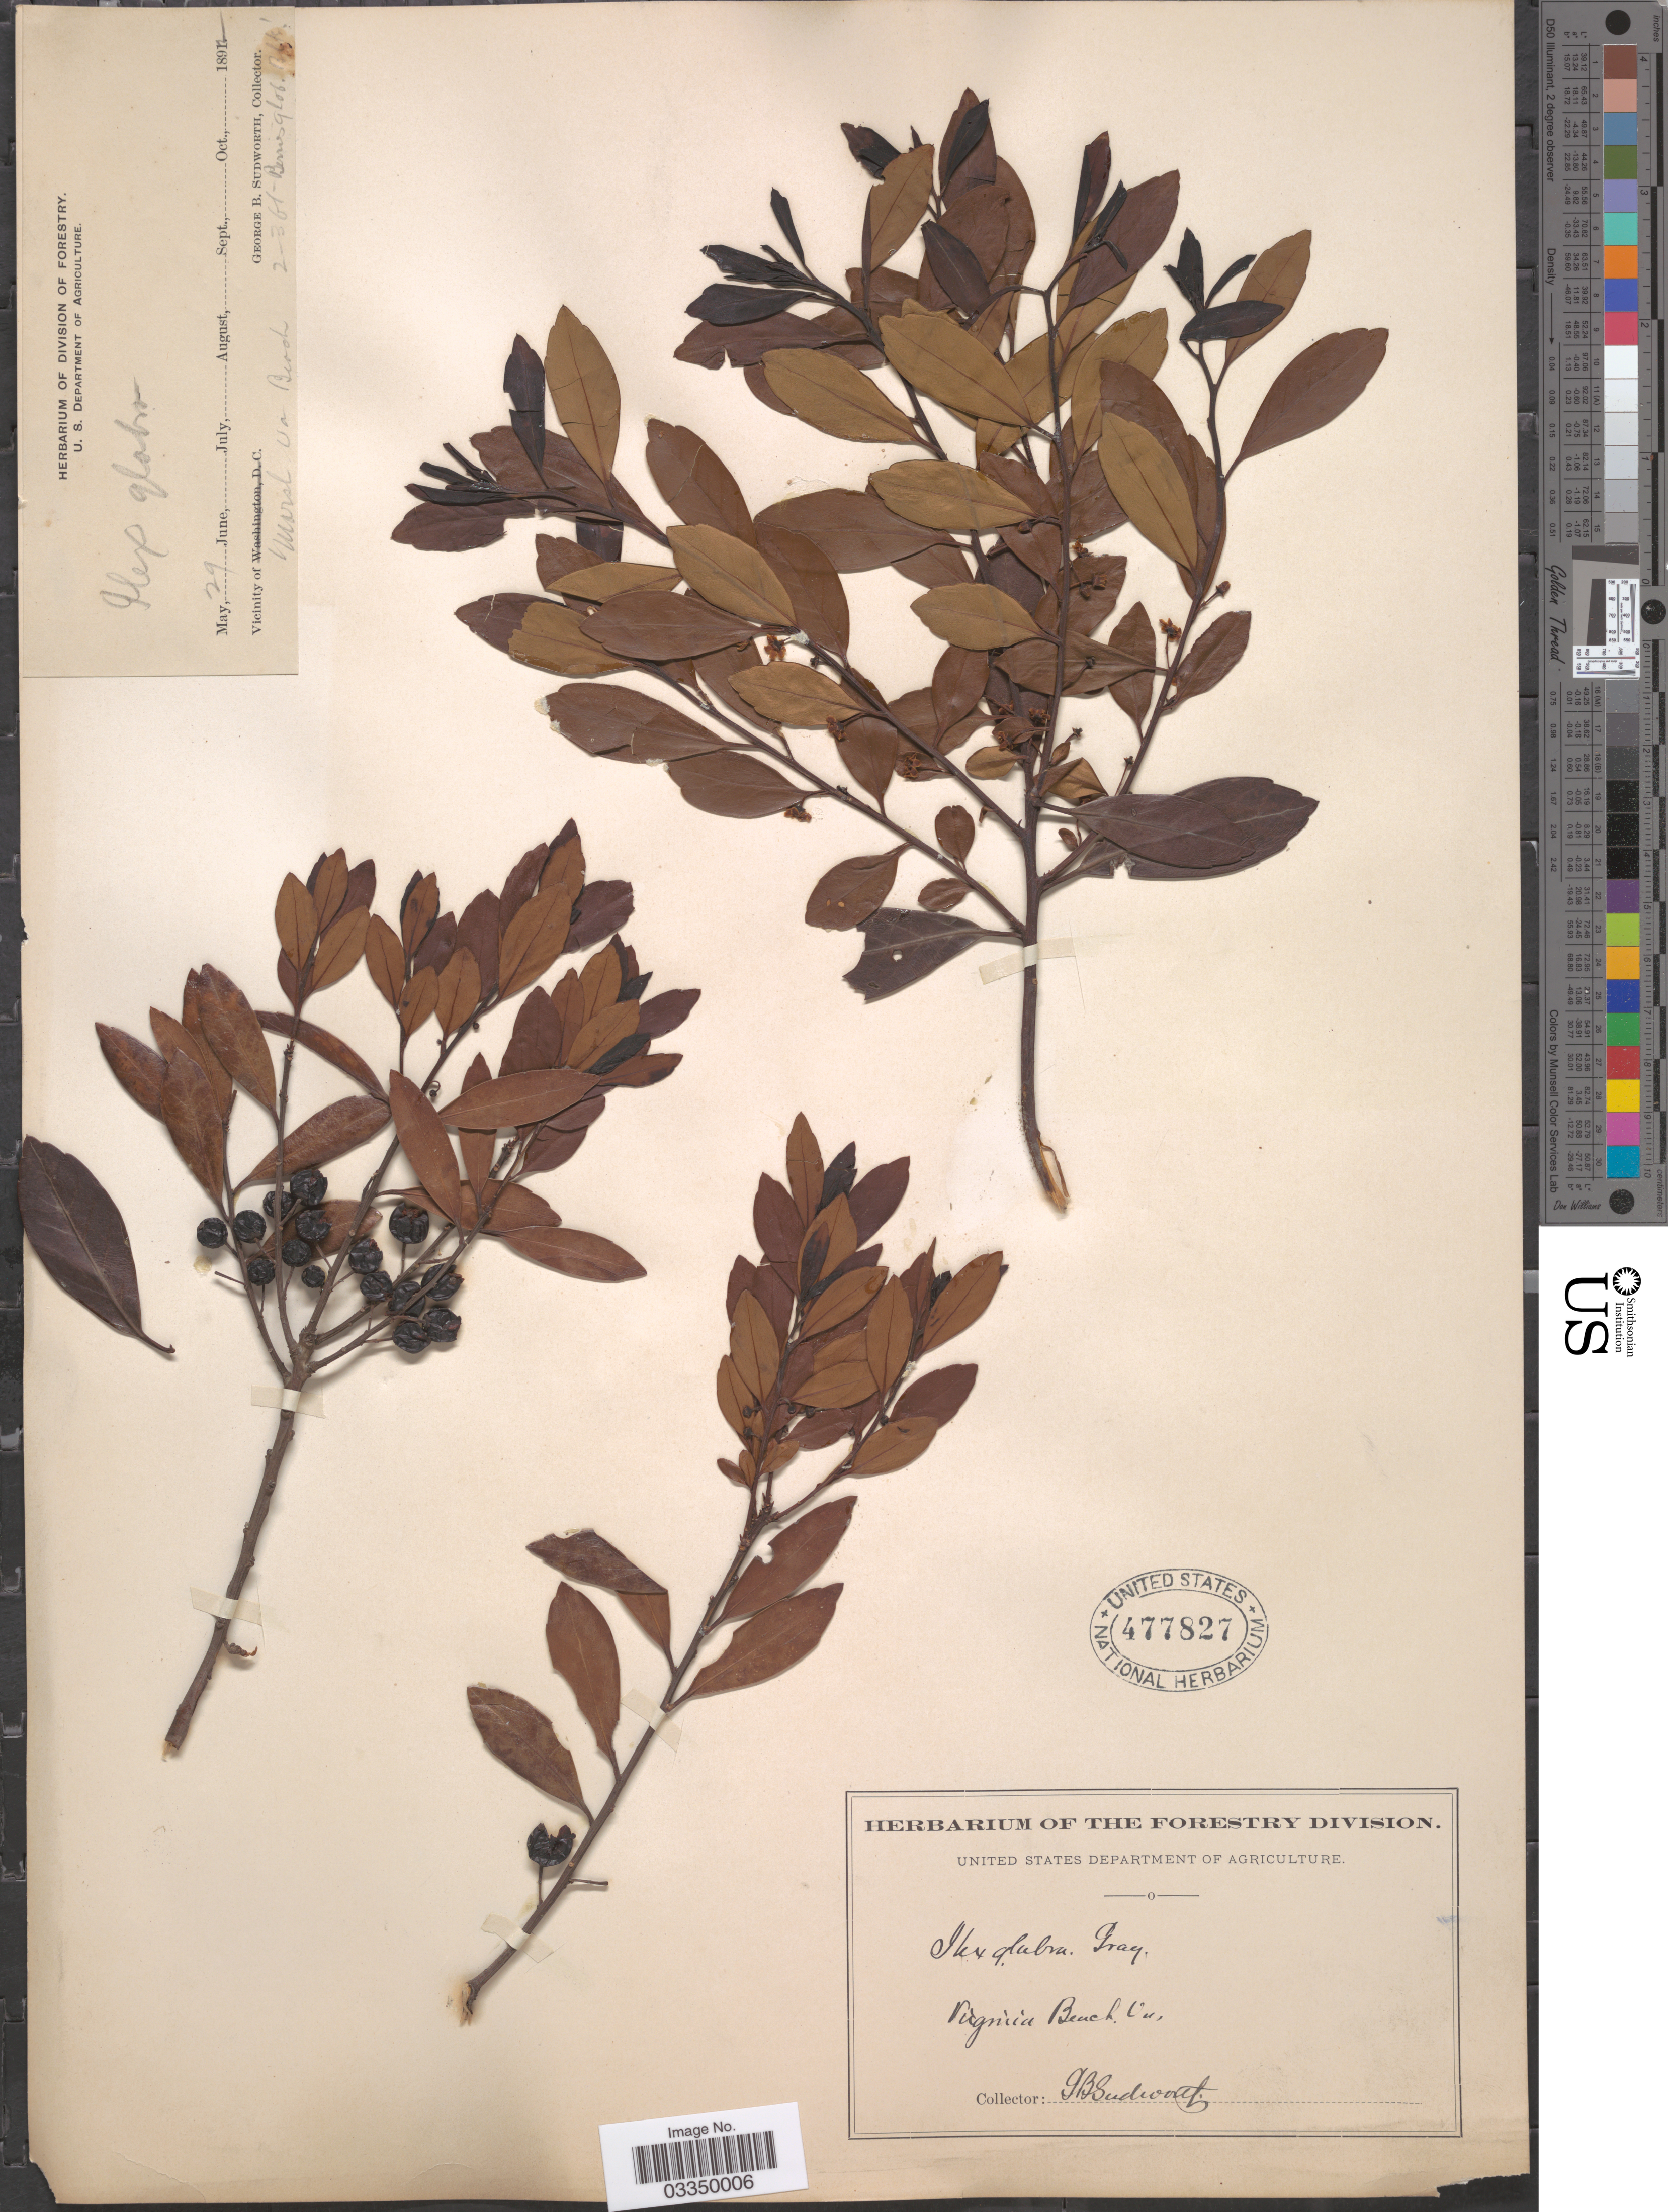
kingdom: Plantae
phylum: Tracheophyta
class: Magnoliopsida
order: Aquifoliales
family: Aquifoliaceae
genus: Ilex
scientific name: Ilex glabra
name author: (L.) A. Gray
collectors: G. B. Sudworth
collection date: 1892-05-29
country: United States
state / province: Virginia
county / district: City of Virginia Beach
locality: Virginia Beach. Vicinity of Marsh Va Beach.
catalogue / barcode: US 477827